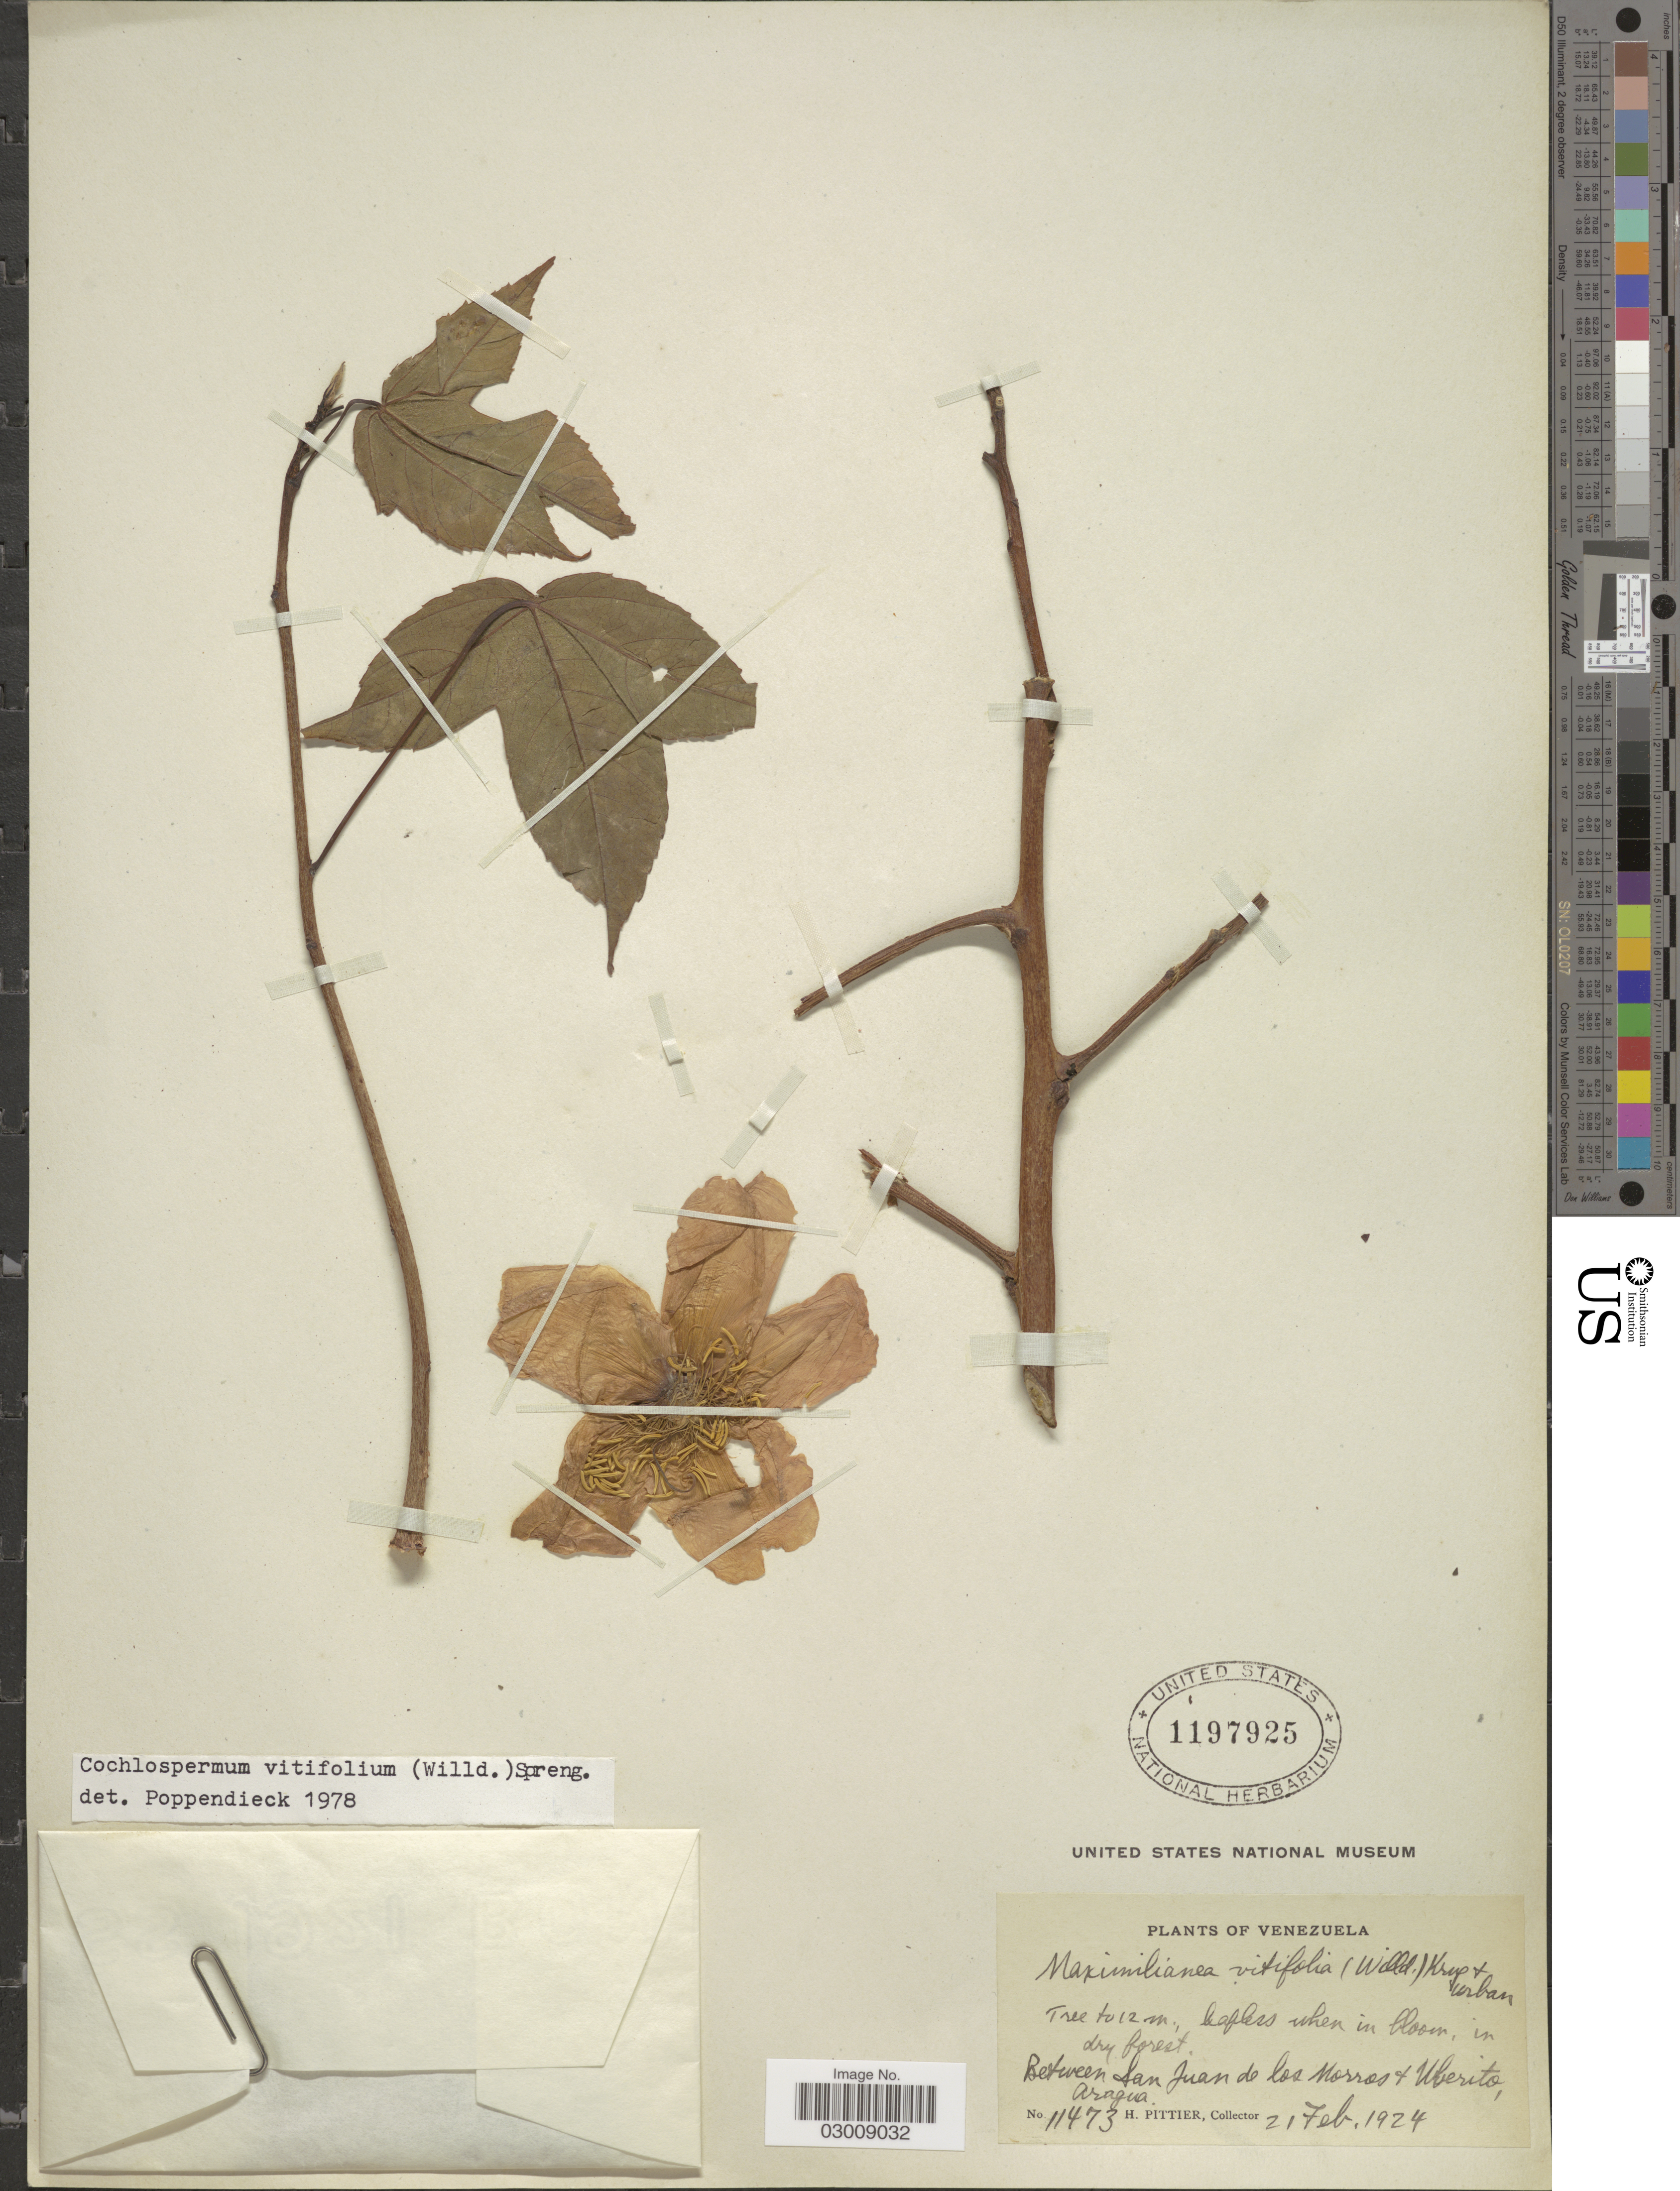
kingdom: Plantae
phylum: Tracheophyta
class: Magnoliopsida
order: Malvales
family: Cochlospermaceae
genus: Cochlospermum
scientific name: Cochlospermum vitifolium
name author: (Willd.) Spreng.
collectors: H. F. Pittier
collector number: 11473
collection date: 1924-02-21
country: Venezuela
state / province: Aragua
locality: Between San Juan de los Morros & Uberito.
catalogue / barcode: US 1197925